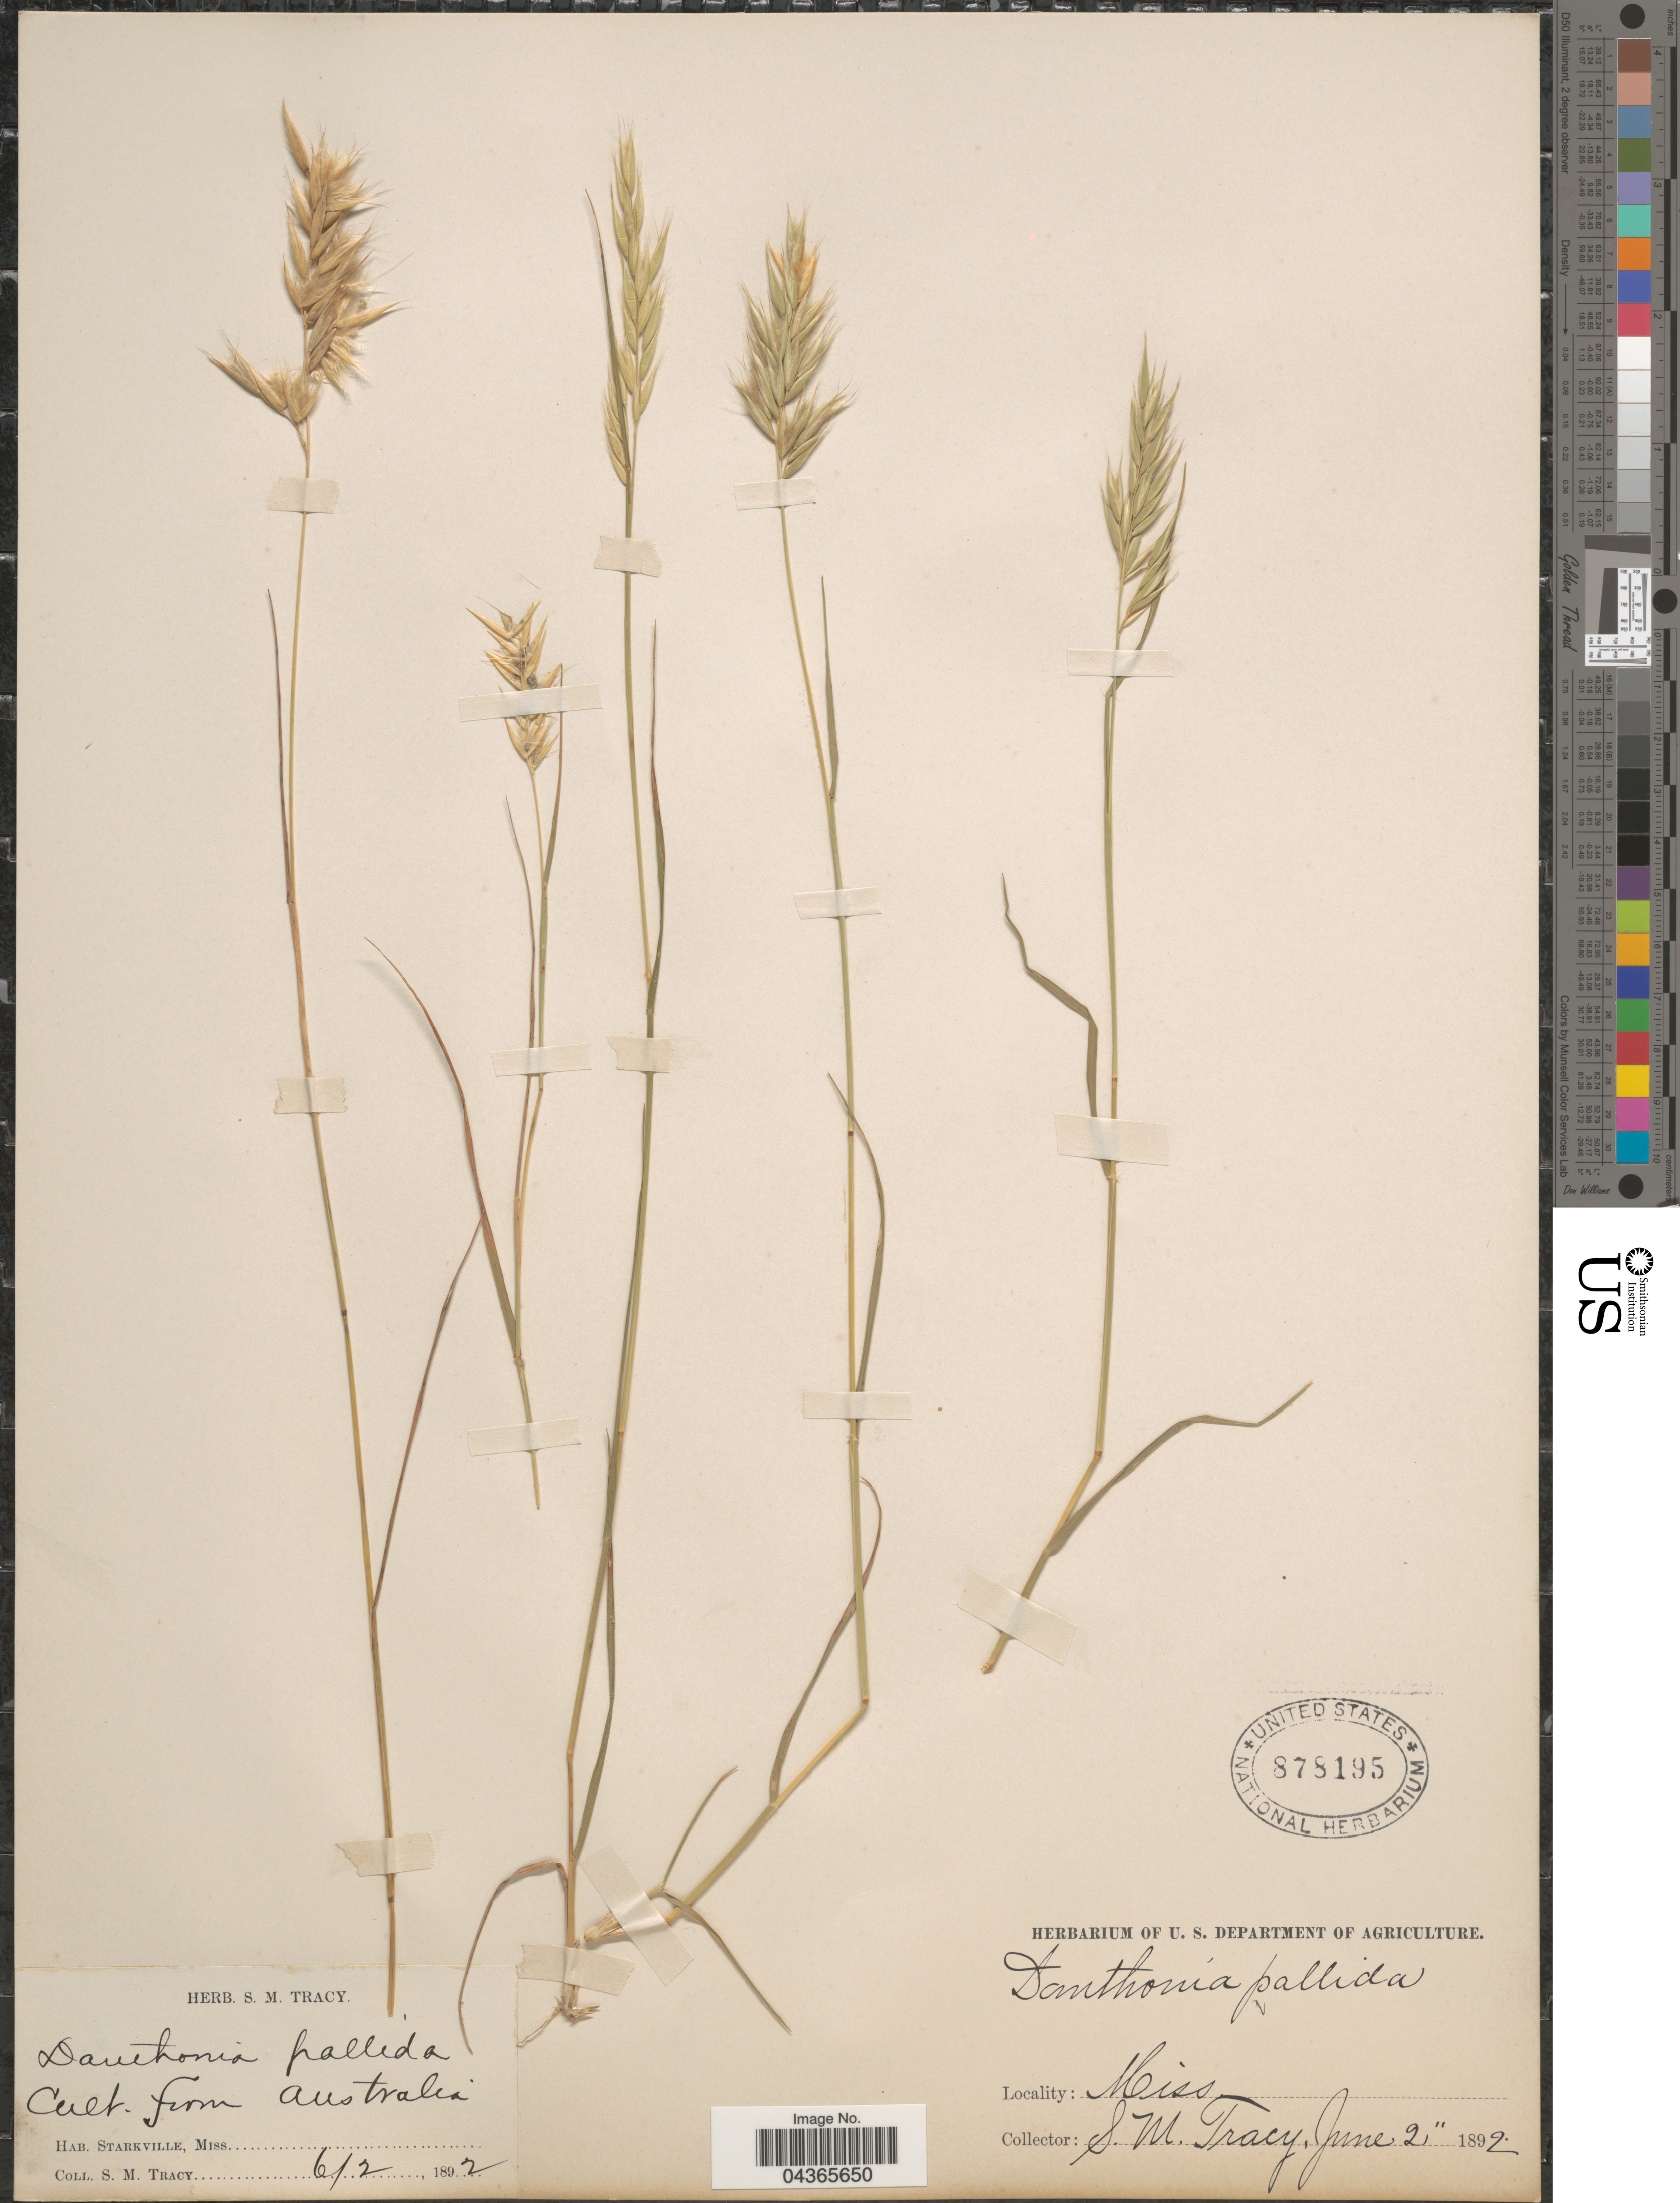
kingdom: Plantae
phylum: Tracheophyta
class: Liliopsida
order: Poales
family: Poaceae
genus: Rytidosperma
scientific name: Rytidosperma pallidum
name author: (R. Br.) A.M. Humphreys & H.P. Linder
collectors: S. M. Tracy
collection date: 1892-06-02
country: United States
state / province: Mississippi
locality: Starkville.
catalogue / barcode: US 878195